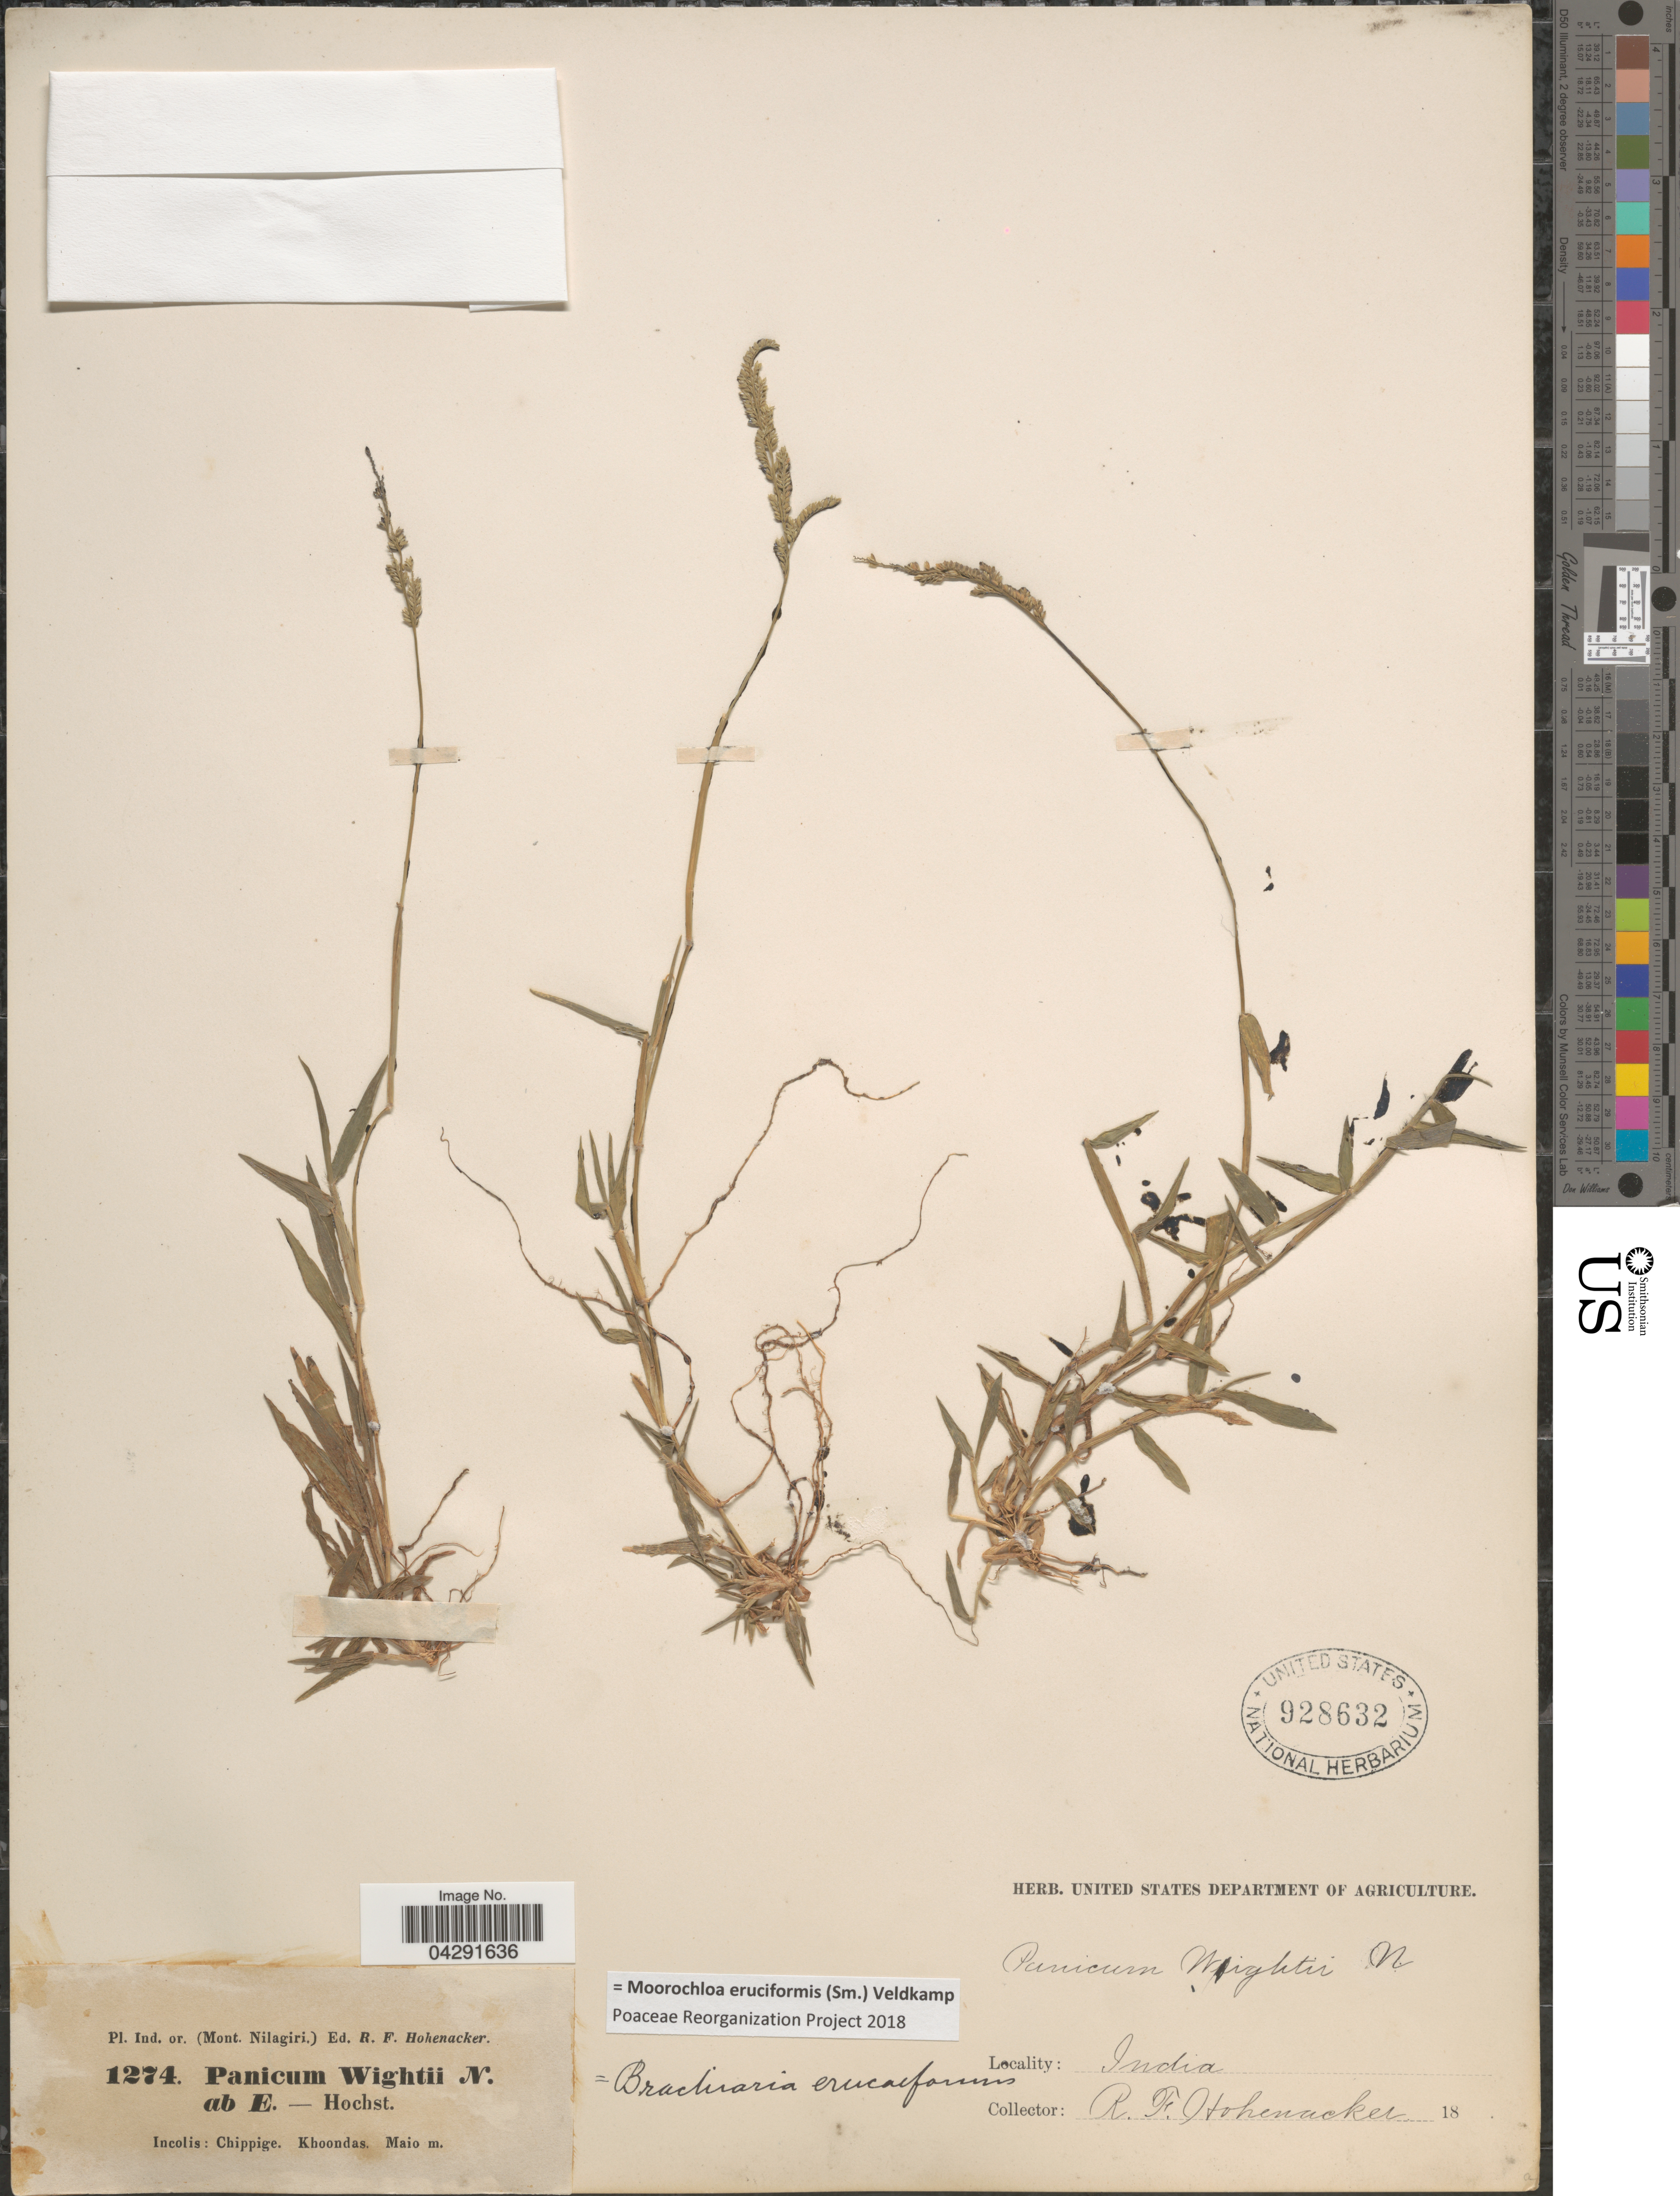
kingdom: Plantae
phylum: Tracheophyta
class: Liliopsida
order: Poales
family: Poaceae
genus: Moorochloa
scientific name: Moorochloa eruciformis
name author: (Sm.) Veldkamp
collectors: R. F. Hohenacker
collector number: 1274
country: India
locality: Ind. or. (Mont. Nilagiri.). Incolis: Chippige. Khoondas.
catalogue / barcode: US 928632